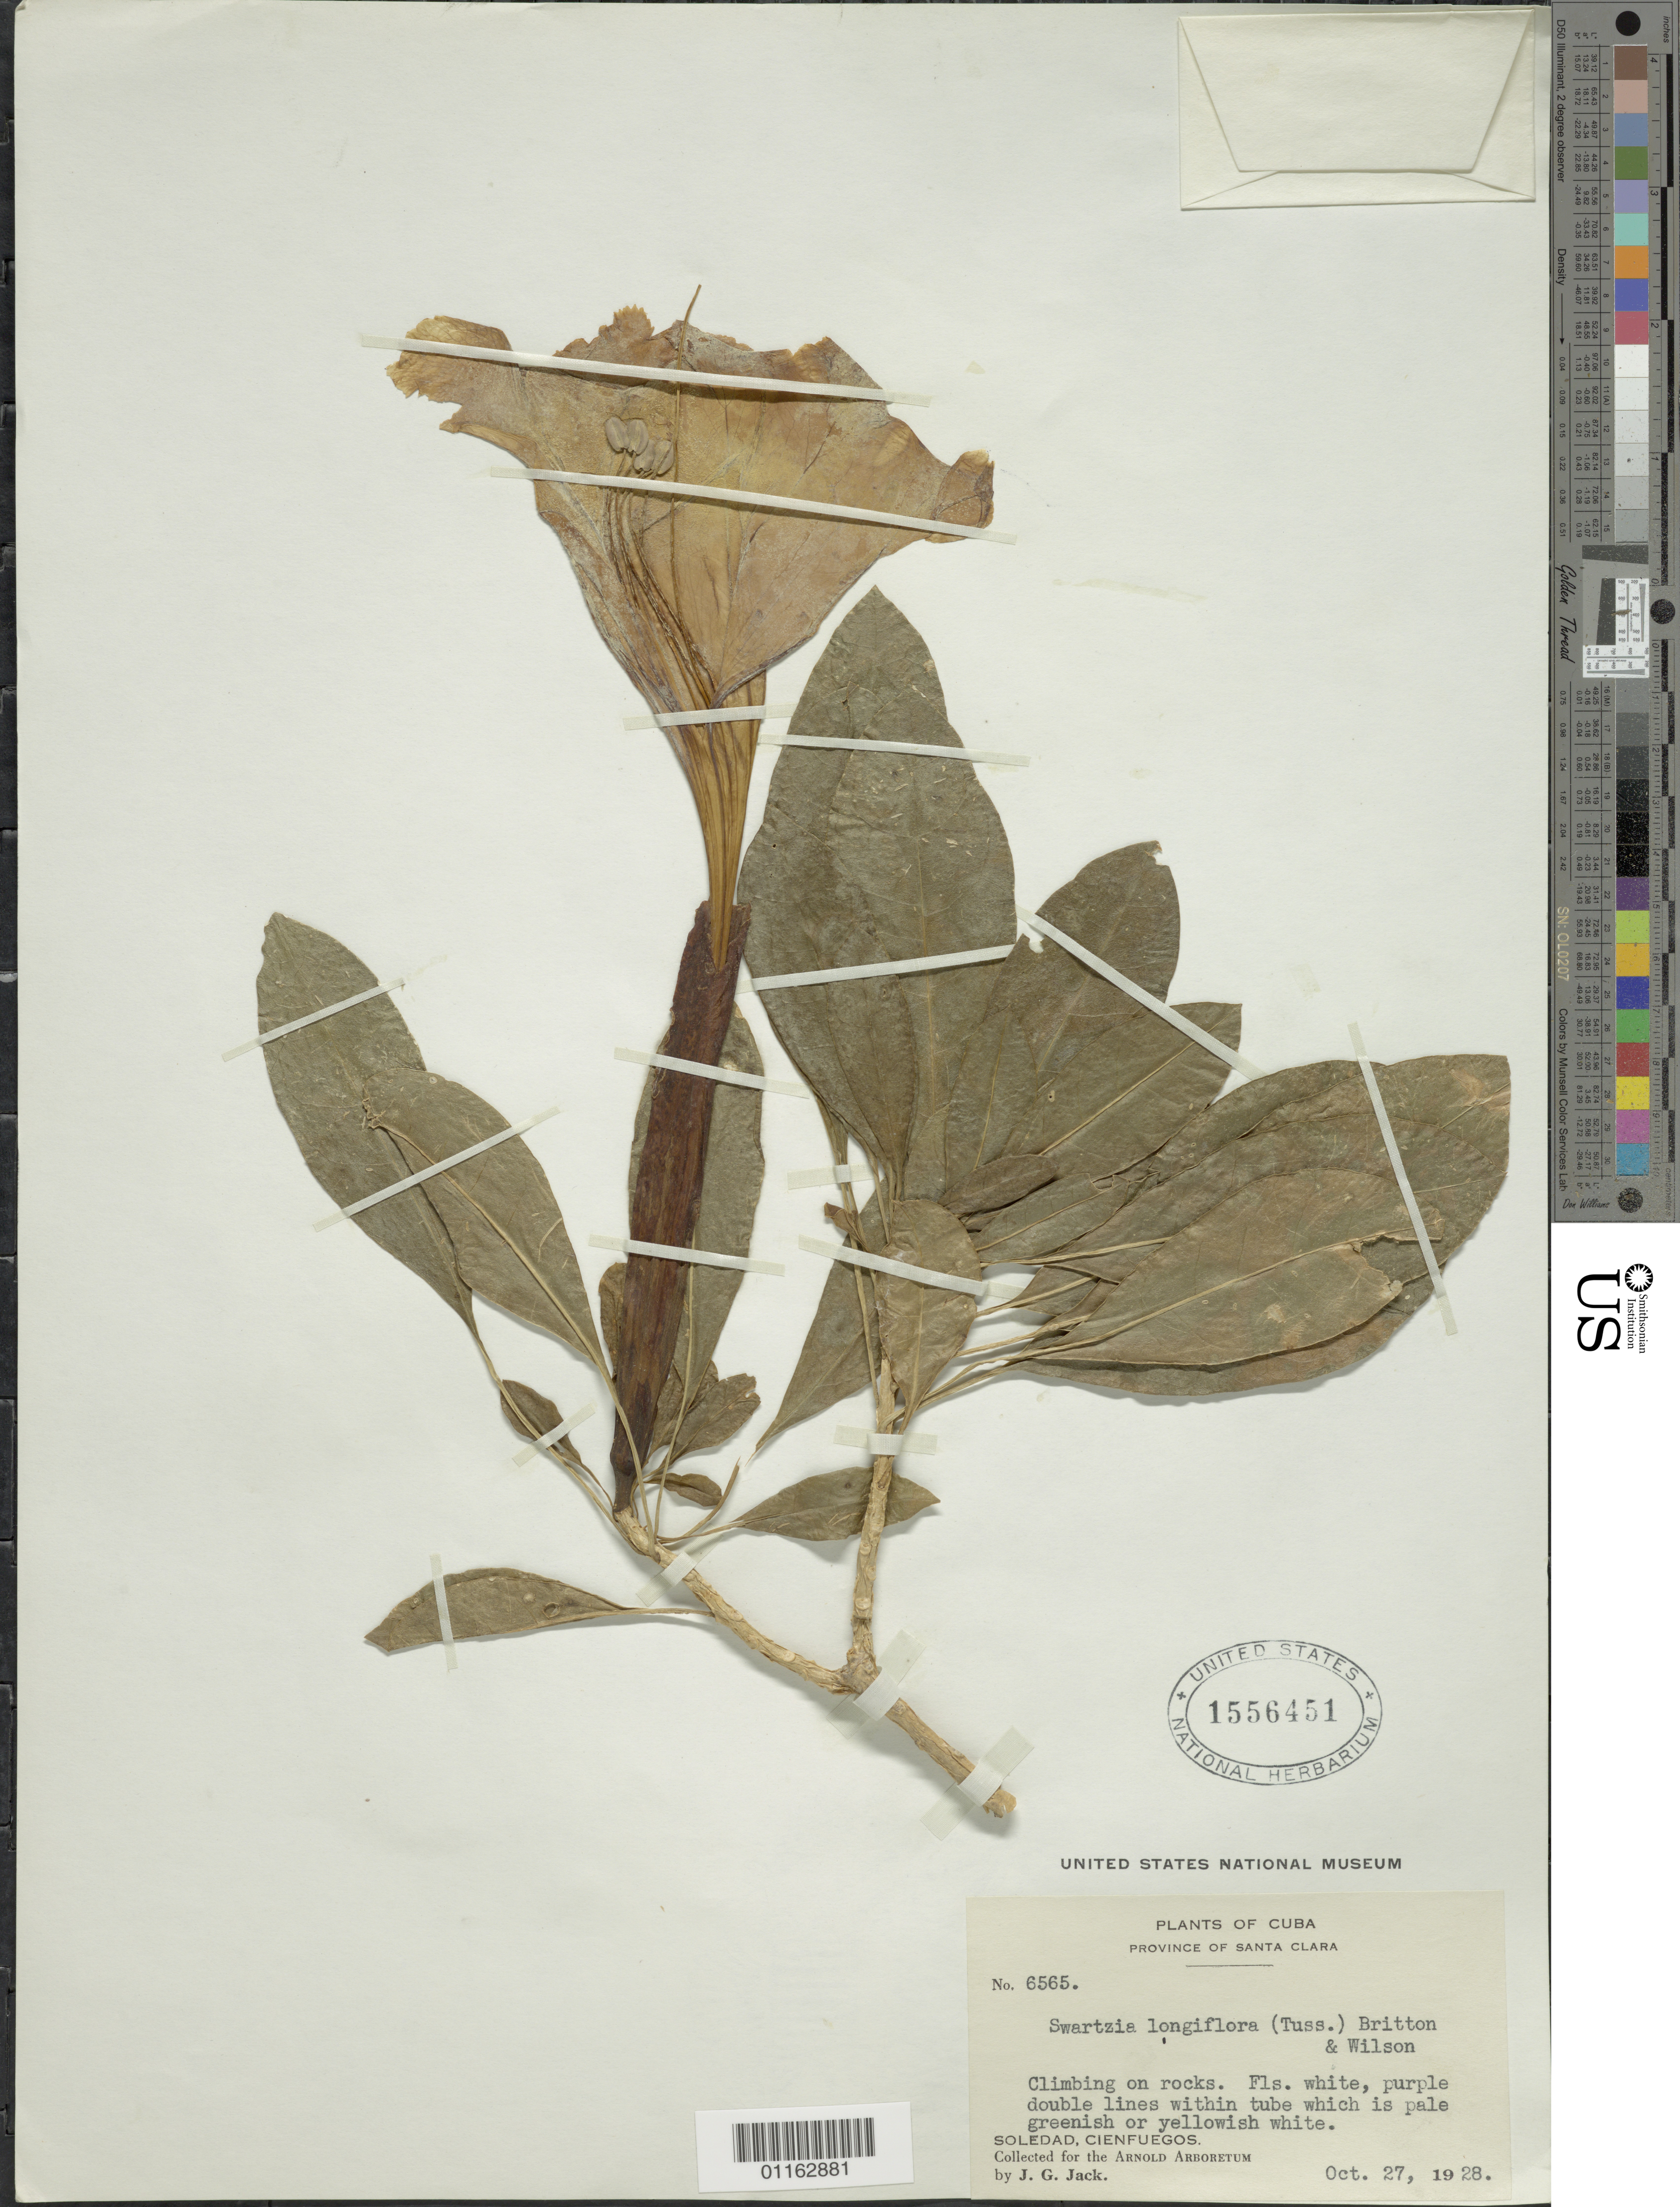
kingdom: Plantae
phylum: Tracheophyta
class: Magnoliopsida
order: Solanales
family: Solanaceae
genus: Solandra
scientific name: Solandra longiflora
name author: Tussac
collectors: J. G. Jack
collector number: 6565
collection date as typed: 27 Oct 1928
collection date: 1928-10-27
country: Cuba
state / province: Villa Clara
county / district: Santa Clara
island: Cuba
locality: Soledad, Cienfuegos; climbing on rocks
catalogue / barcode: US 1556451